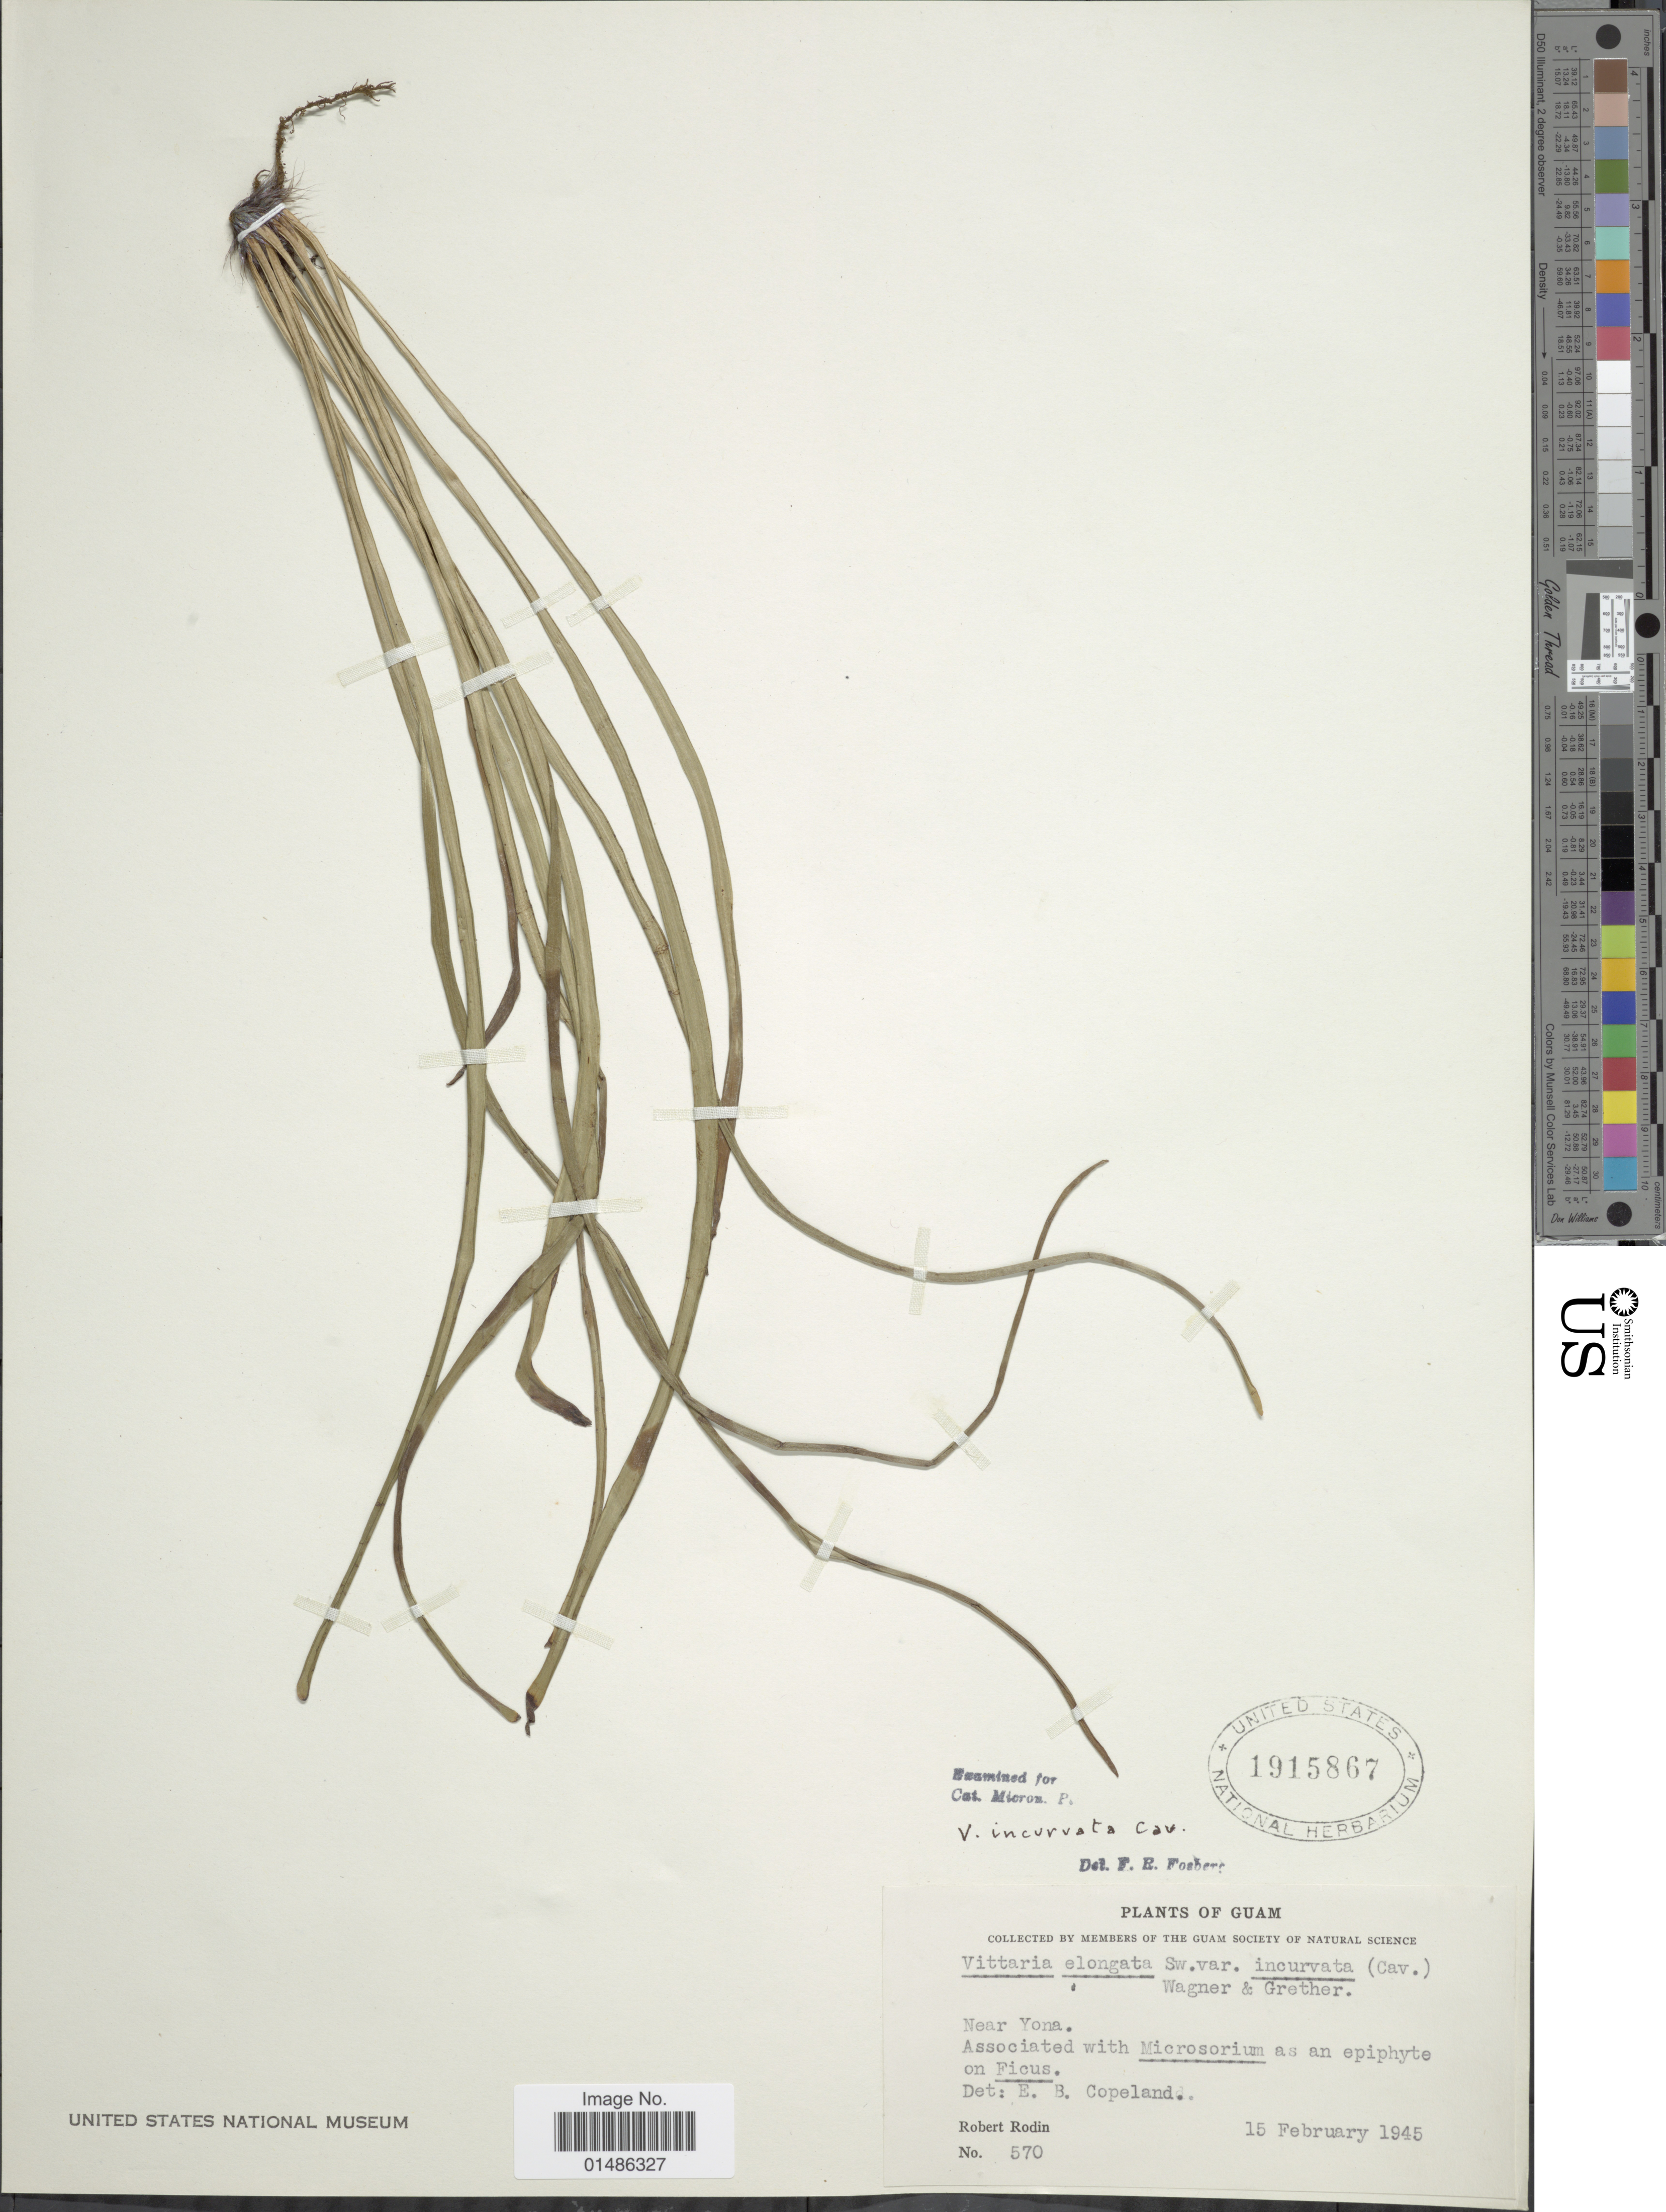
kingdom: Plantae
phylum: Tracheophyta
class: Polypodiopsida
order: Polypodiales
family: Pteridaceae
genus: Haplopteris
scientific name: Haplopteris ensiformis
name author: (Sw.) E.H. Crane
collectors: R. Rodin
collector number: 570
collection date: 1945-02-15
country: Guam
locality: Near Yona.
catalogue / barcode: US 1915867